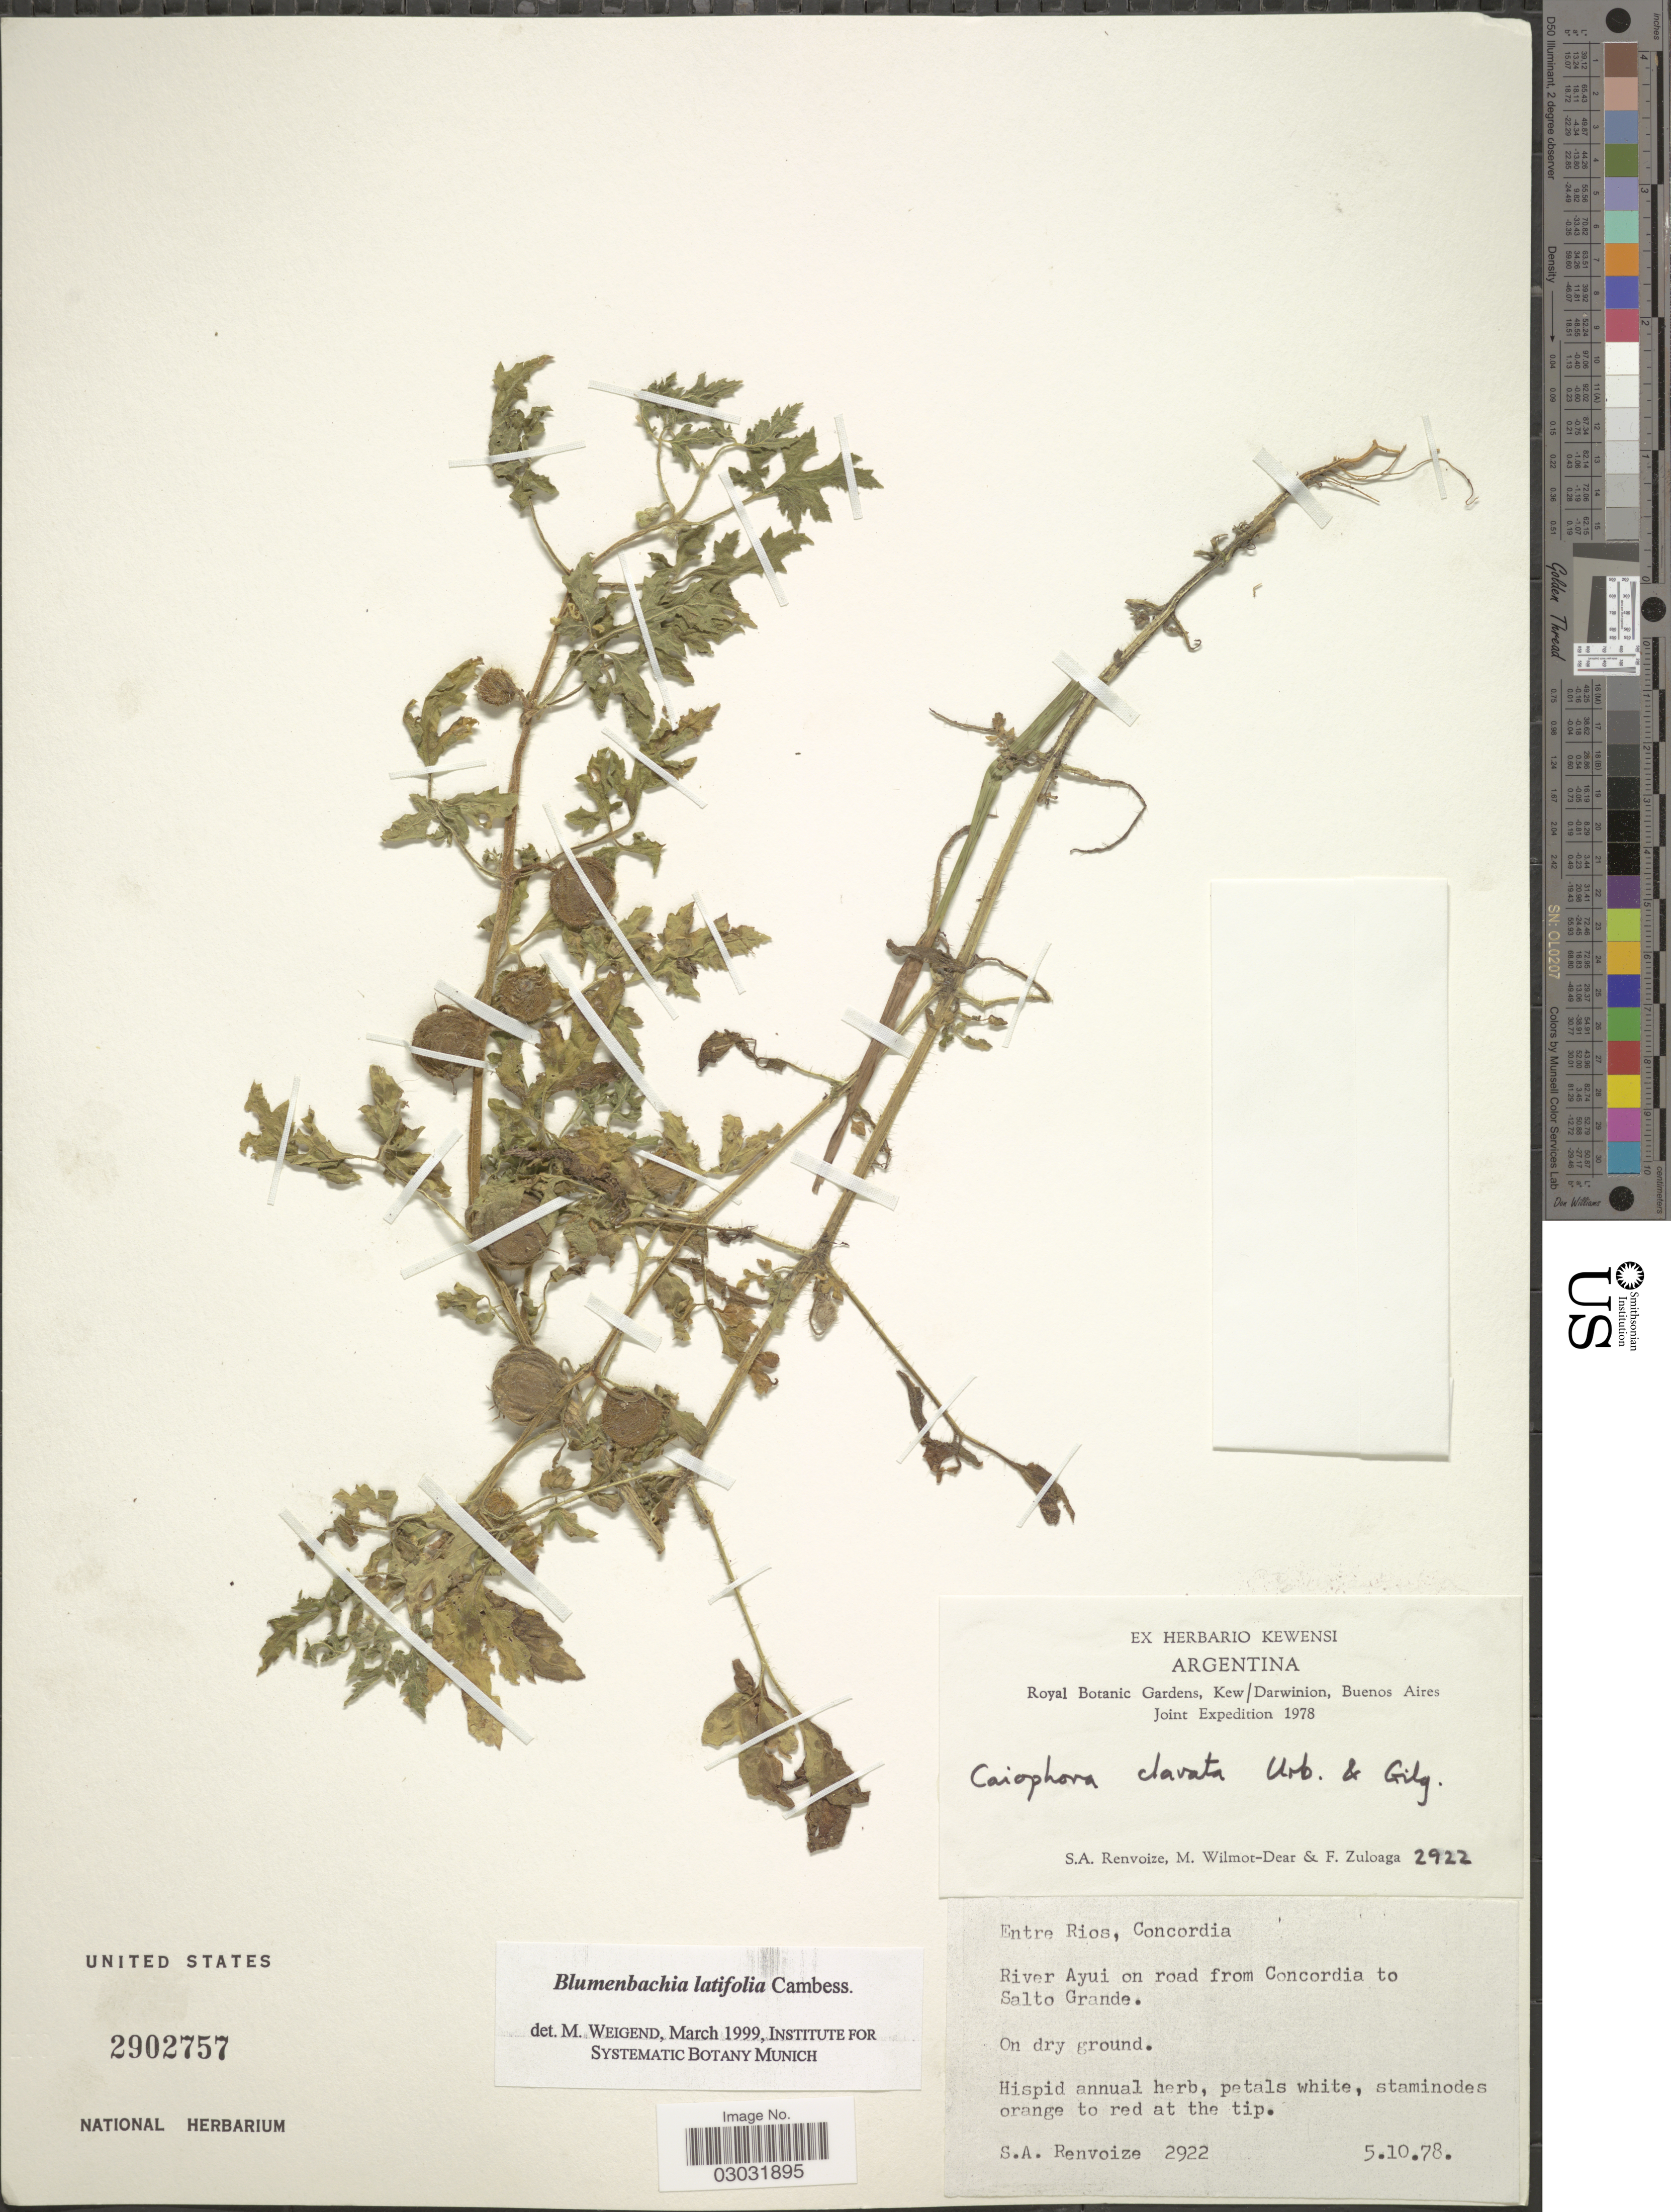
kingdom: Plantae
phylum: Tracheophyta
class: Magnoliopsida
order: Cornales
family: Loasaceae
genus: Blumenbachia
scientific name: Blumenbachia latifolia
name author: Cambess.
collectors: S. A. Renvoize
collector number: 2922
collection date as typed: Transcribed d/m/y: 5/10/78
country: Argentina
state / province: Entre Rios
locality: Concordia. River Ayui on road from Concordia to Salto Grande.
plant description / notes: Fruit temporarily sampled for micro-CT scanning.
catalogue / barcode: US 2902757